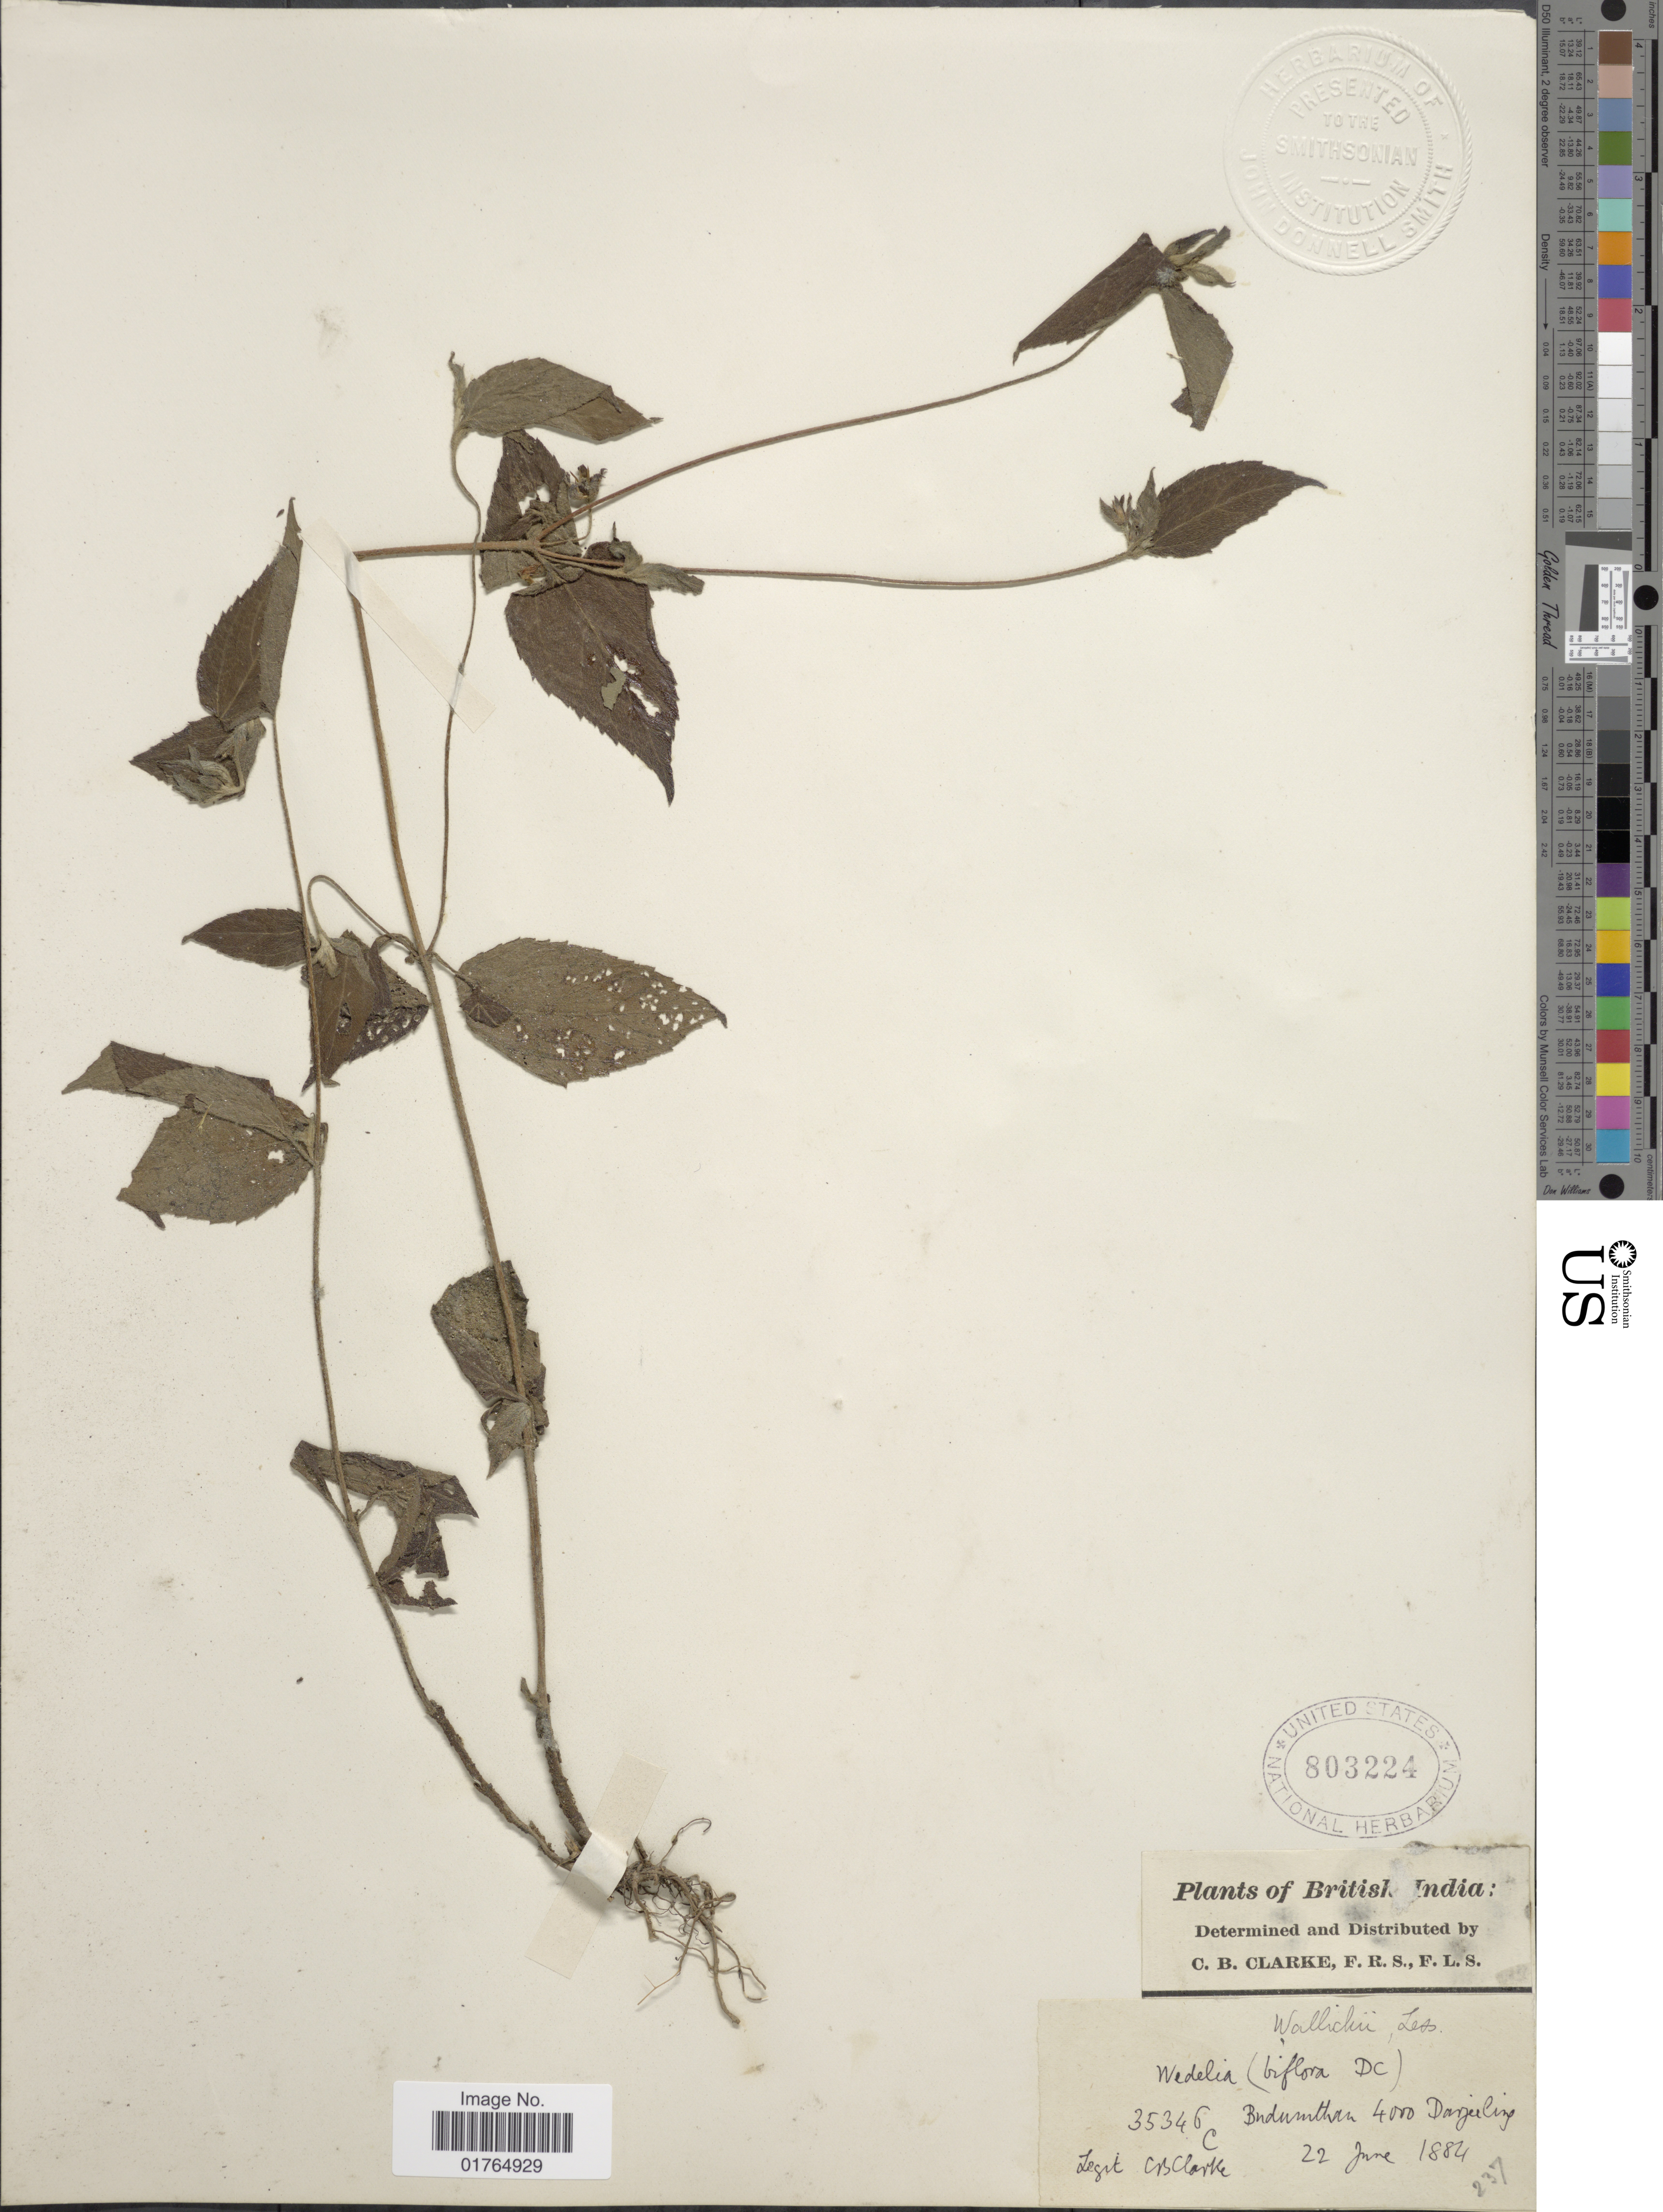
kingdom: Plantae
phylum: Tracheophyta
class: Magnoliopsida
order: Asterales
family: Asteraceae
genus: Wedelia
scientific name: Wedelia wallichii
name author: Less.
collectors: C. B. Clarke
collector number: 35346C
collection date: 1884-06-22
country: India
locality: British India, Budumthan, Darjeeling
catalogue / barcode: US 803224